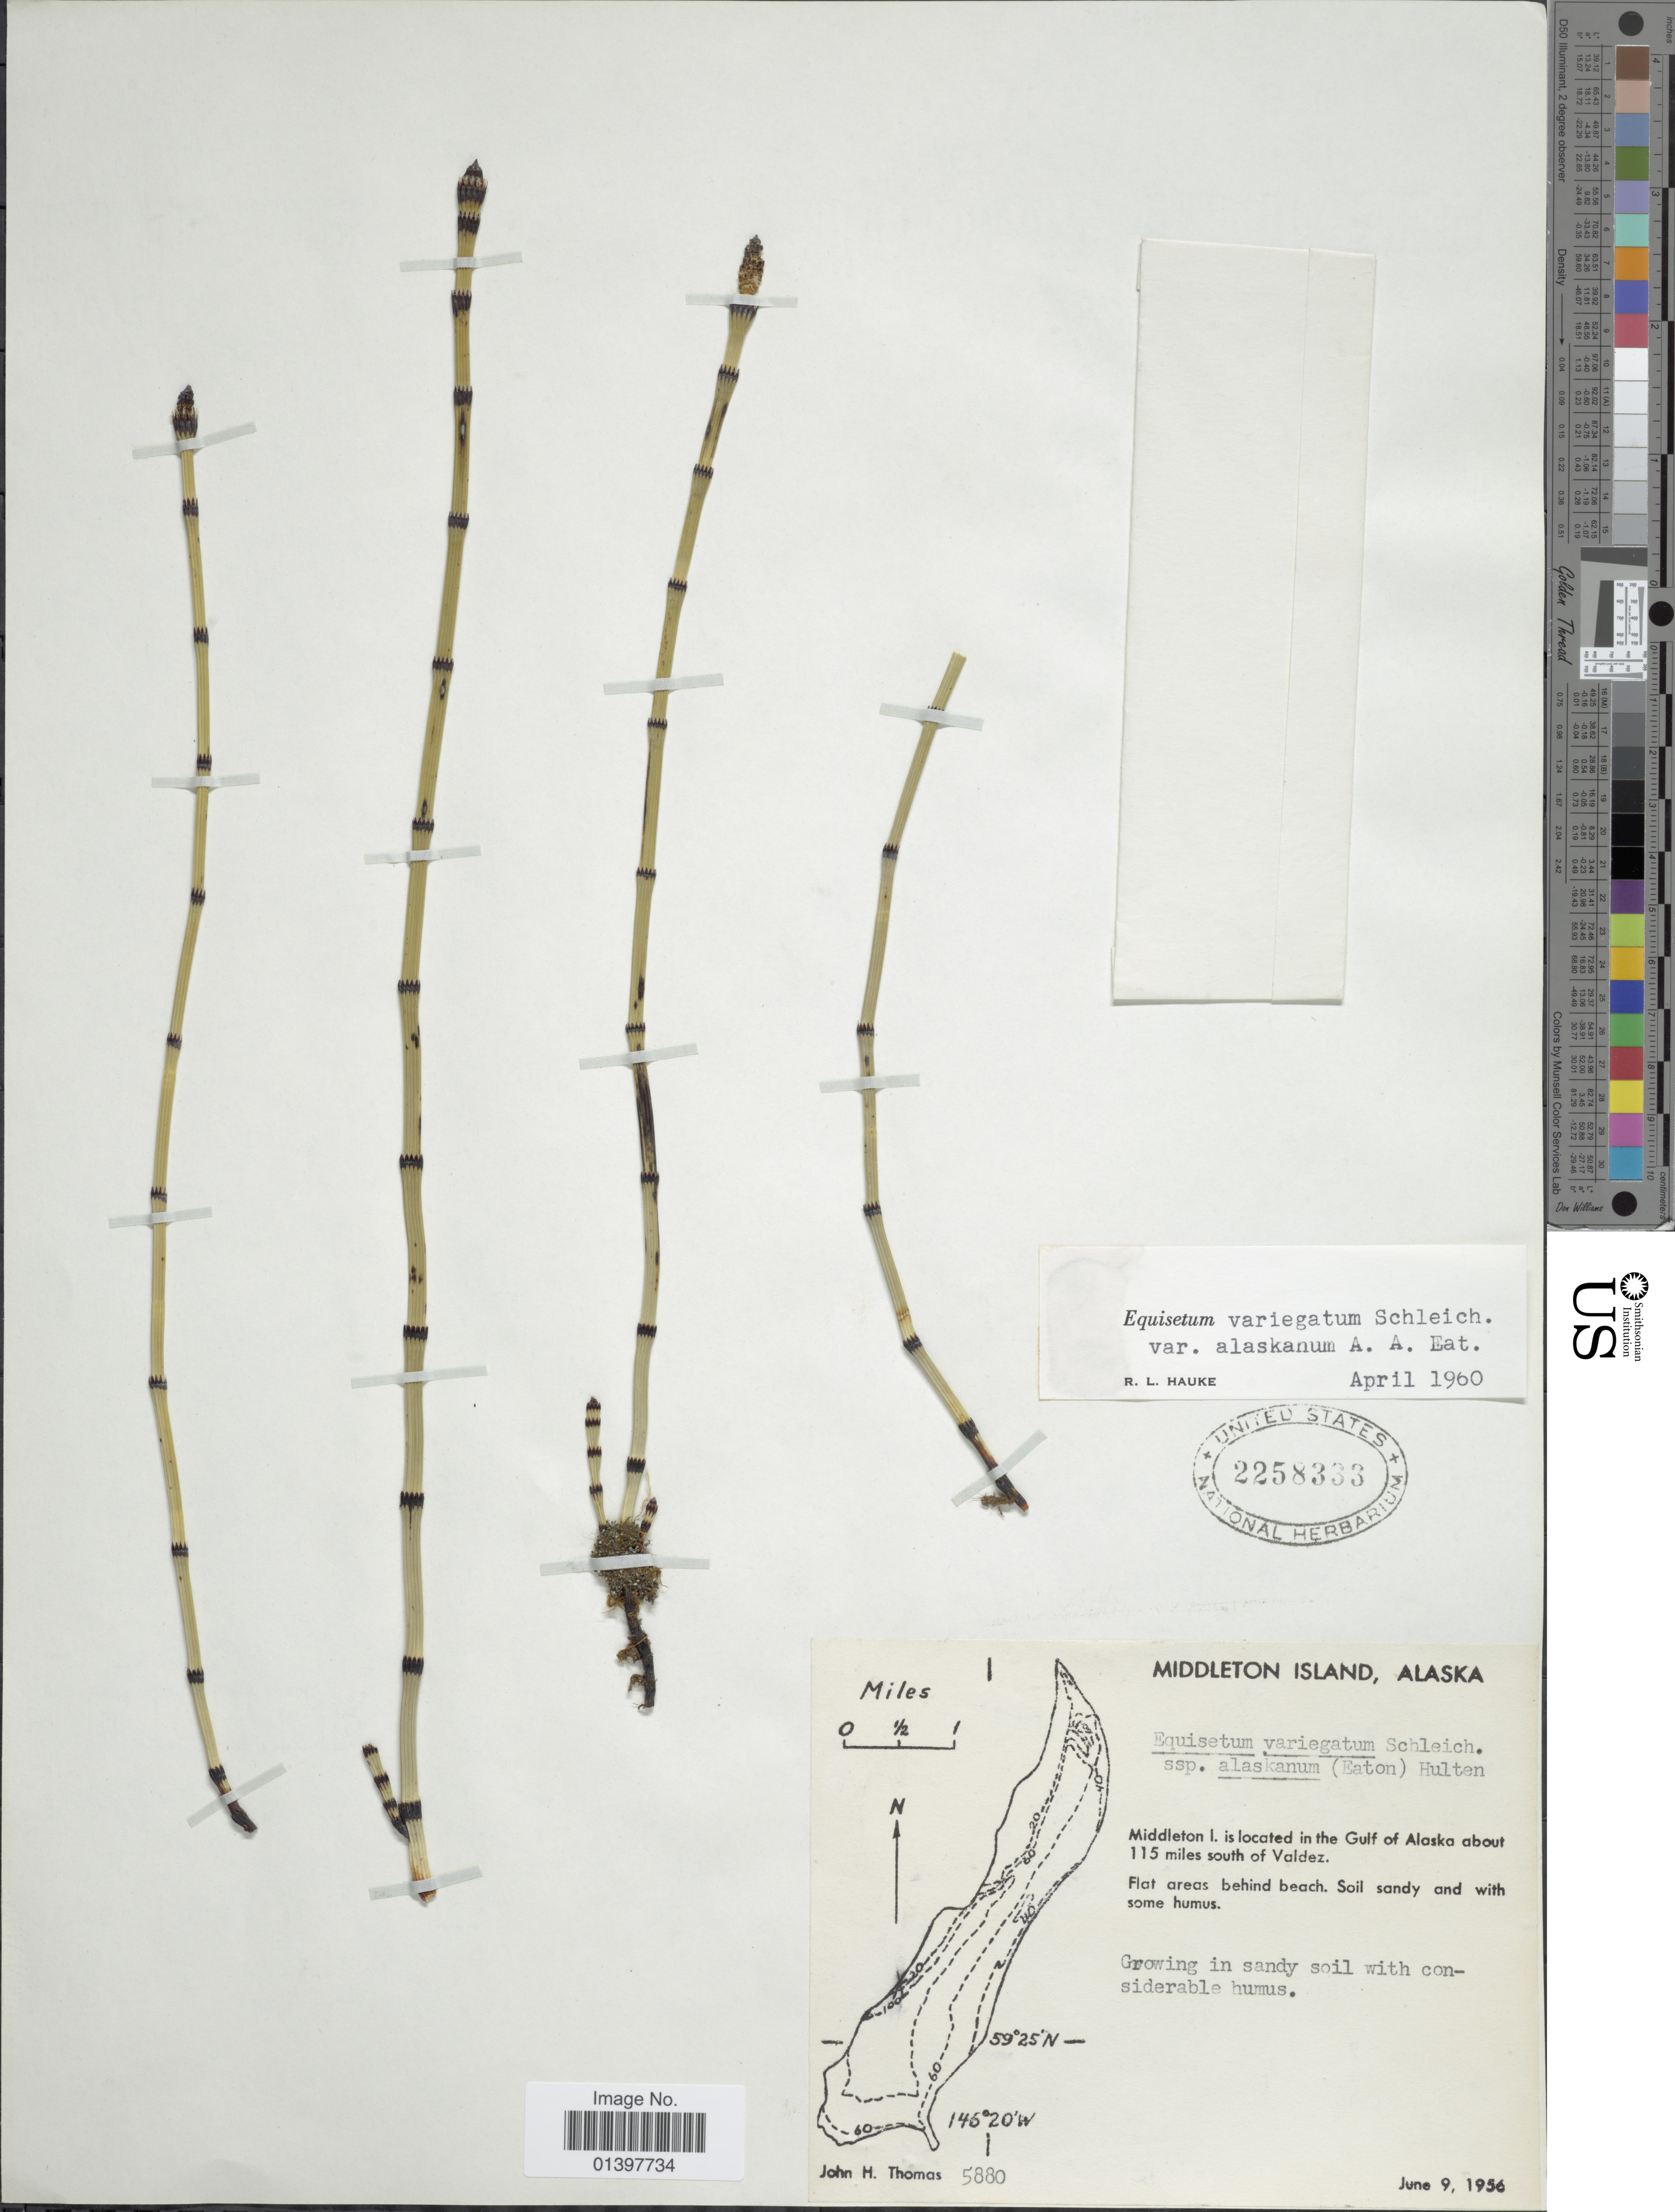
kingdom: Plantae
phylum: Tracheophyta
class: Polypodiopsida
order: Equisetales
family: Equisetaceae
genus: Equisetum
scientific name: Equisetum variegatum var. alaskanum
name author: A.A. Eaton ex Trel. in Harriman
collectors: J. H. Thomas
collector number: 5880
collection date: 1956-06-09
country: United States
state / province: Alaska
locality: Middleton Island, is located in the Gulf of Alaska about 115 miles south of Valdez, flat areas behind beach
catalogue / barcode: US 2258333